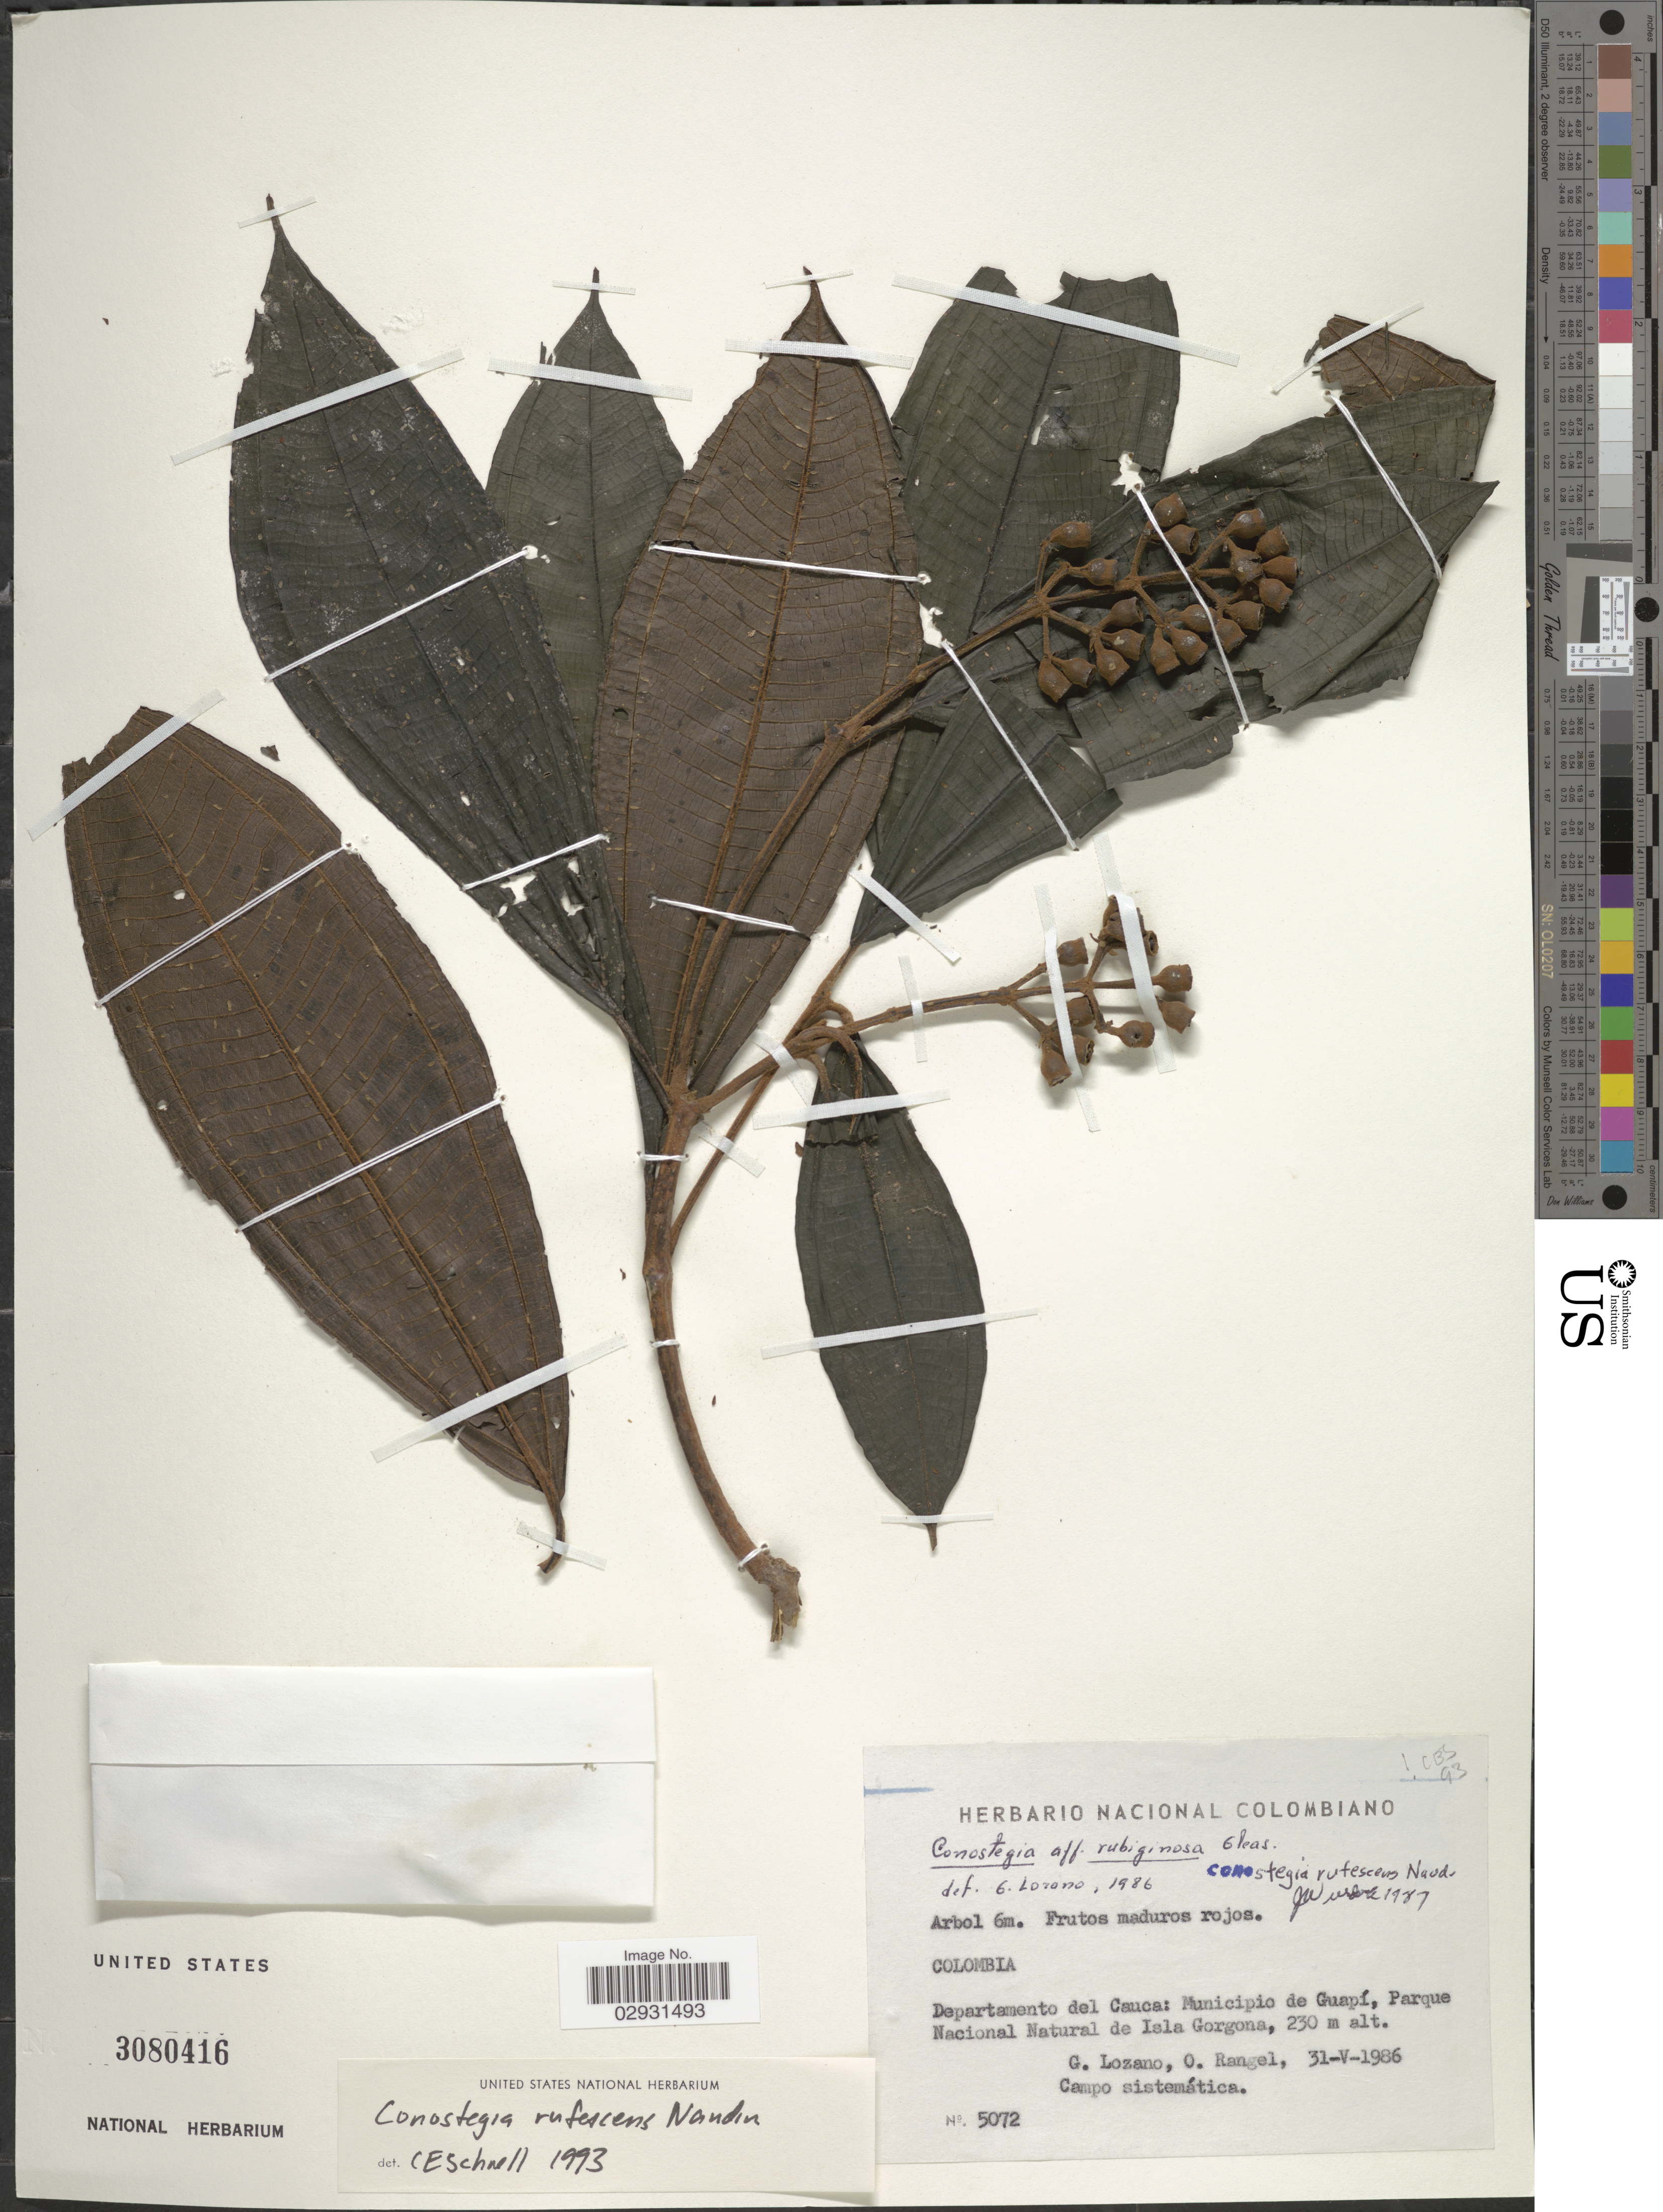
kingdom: Plantae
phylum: Tracheophyta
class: Magnoliopsida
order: Myrtales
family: Melastomataceae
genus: Conostegia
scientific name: Conostegia rufescens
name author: Naudin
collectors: G. Lozano-Contreras & O. Rangel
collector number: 5072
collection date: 1986-05-31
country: Colombia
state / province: Cauca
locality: Departamento del Cauca: Municipio de Guapí, Parque Nacional Natural de Isla Gorgona.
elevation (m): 230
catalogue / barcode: US 3080416